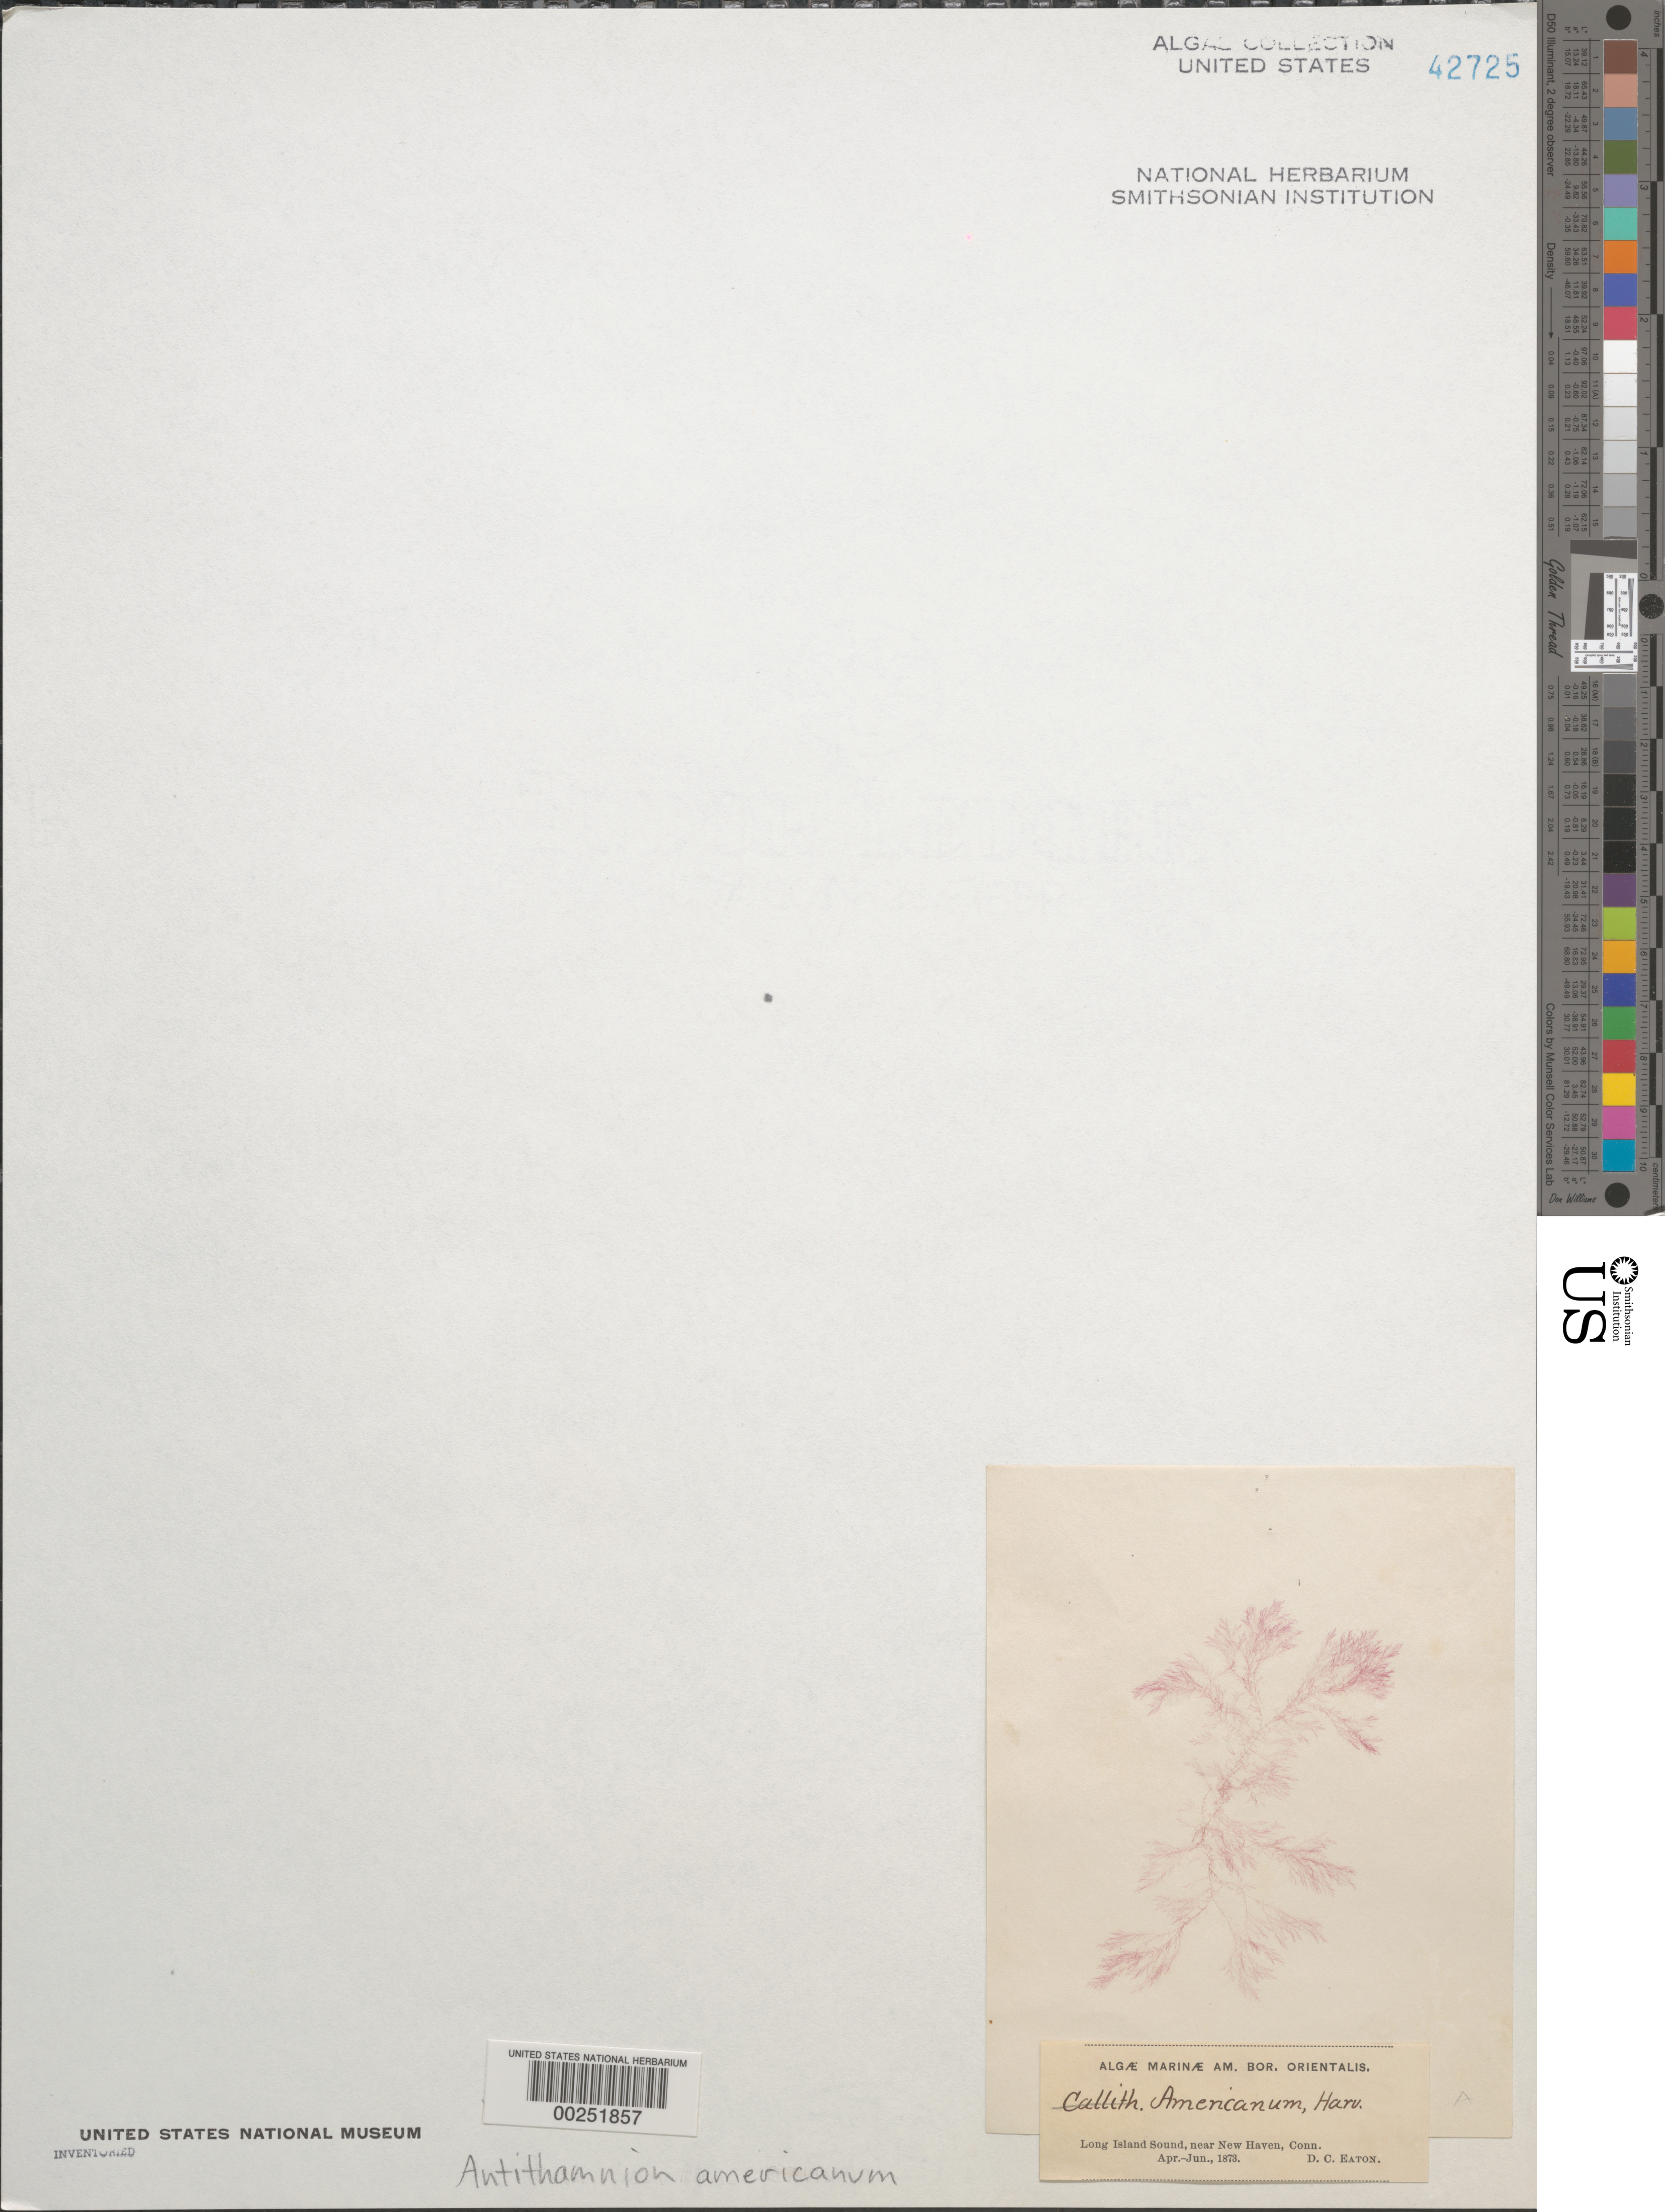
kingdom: Plantae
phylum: Rhodophyta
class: Florideophyceae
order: Ceramiales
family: Ceramiaceae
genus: Scagelia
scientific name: Scagelia americana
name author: (Harv.) A. Athanasiadis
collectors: D. C. Eaton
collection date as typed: Apr 1873 to -- Jun 1873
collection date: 1873-04/1873-06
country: United States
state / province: Connecticut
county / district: New Haven County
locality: Long Island Sound, near New Haven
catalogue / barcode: US 42725